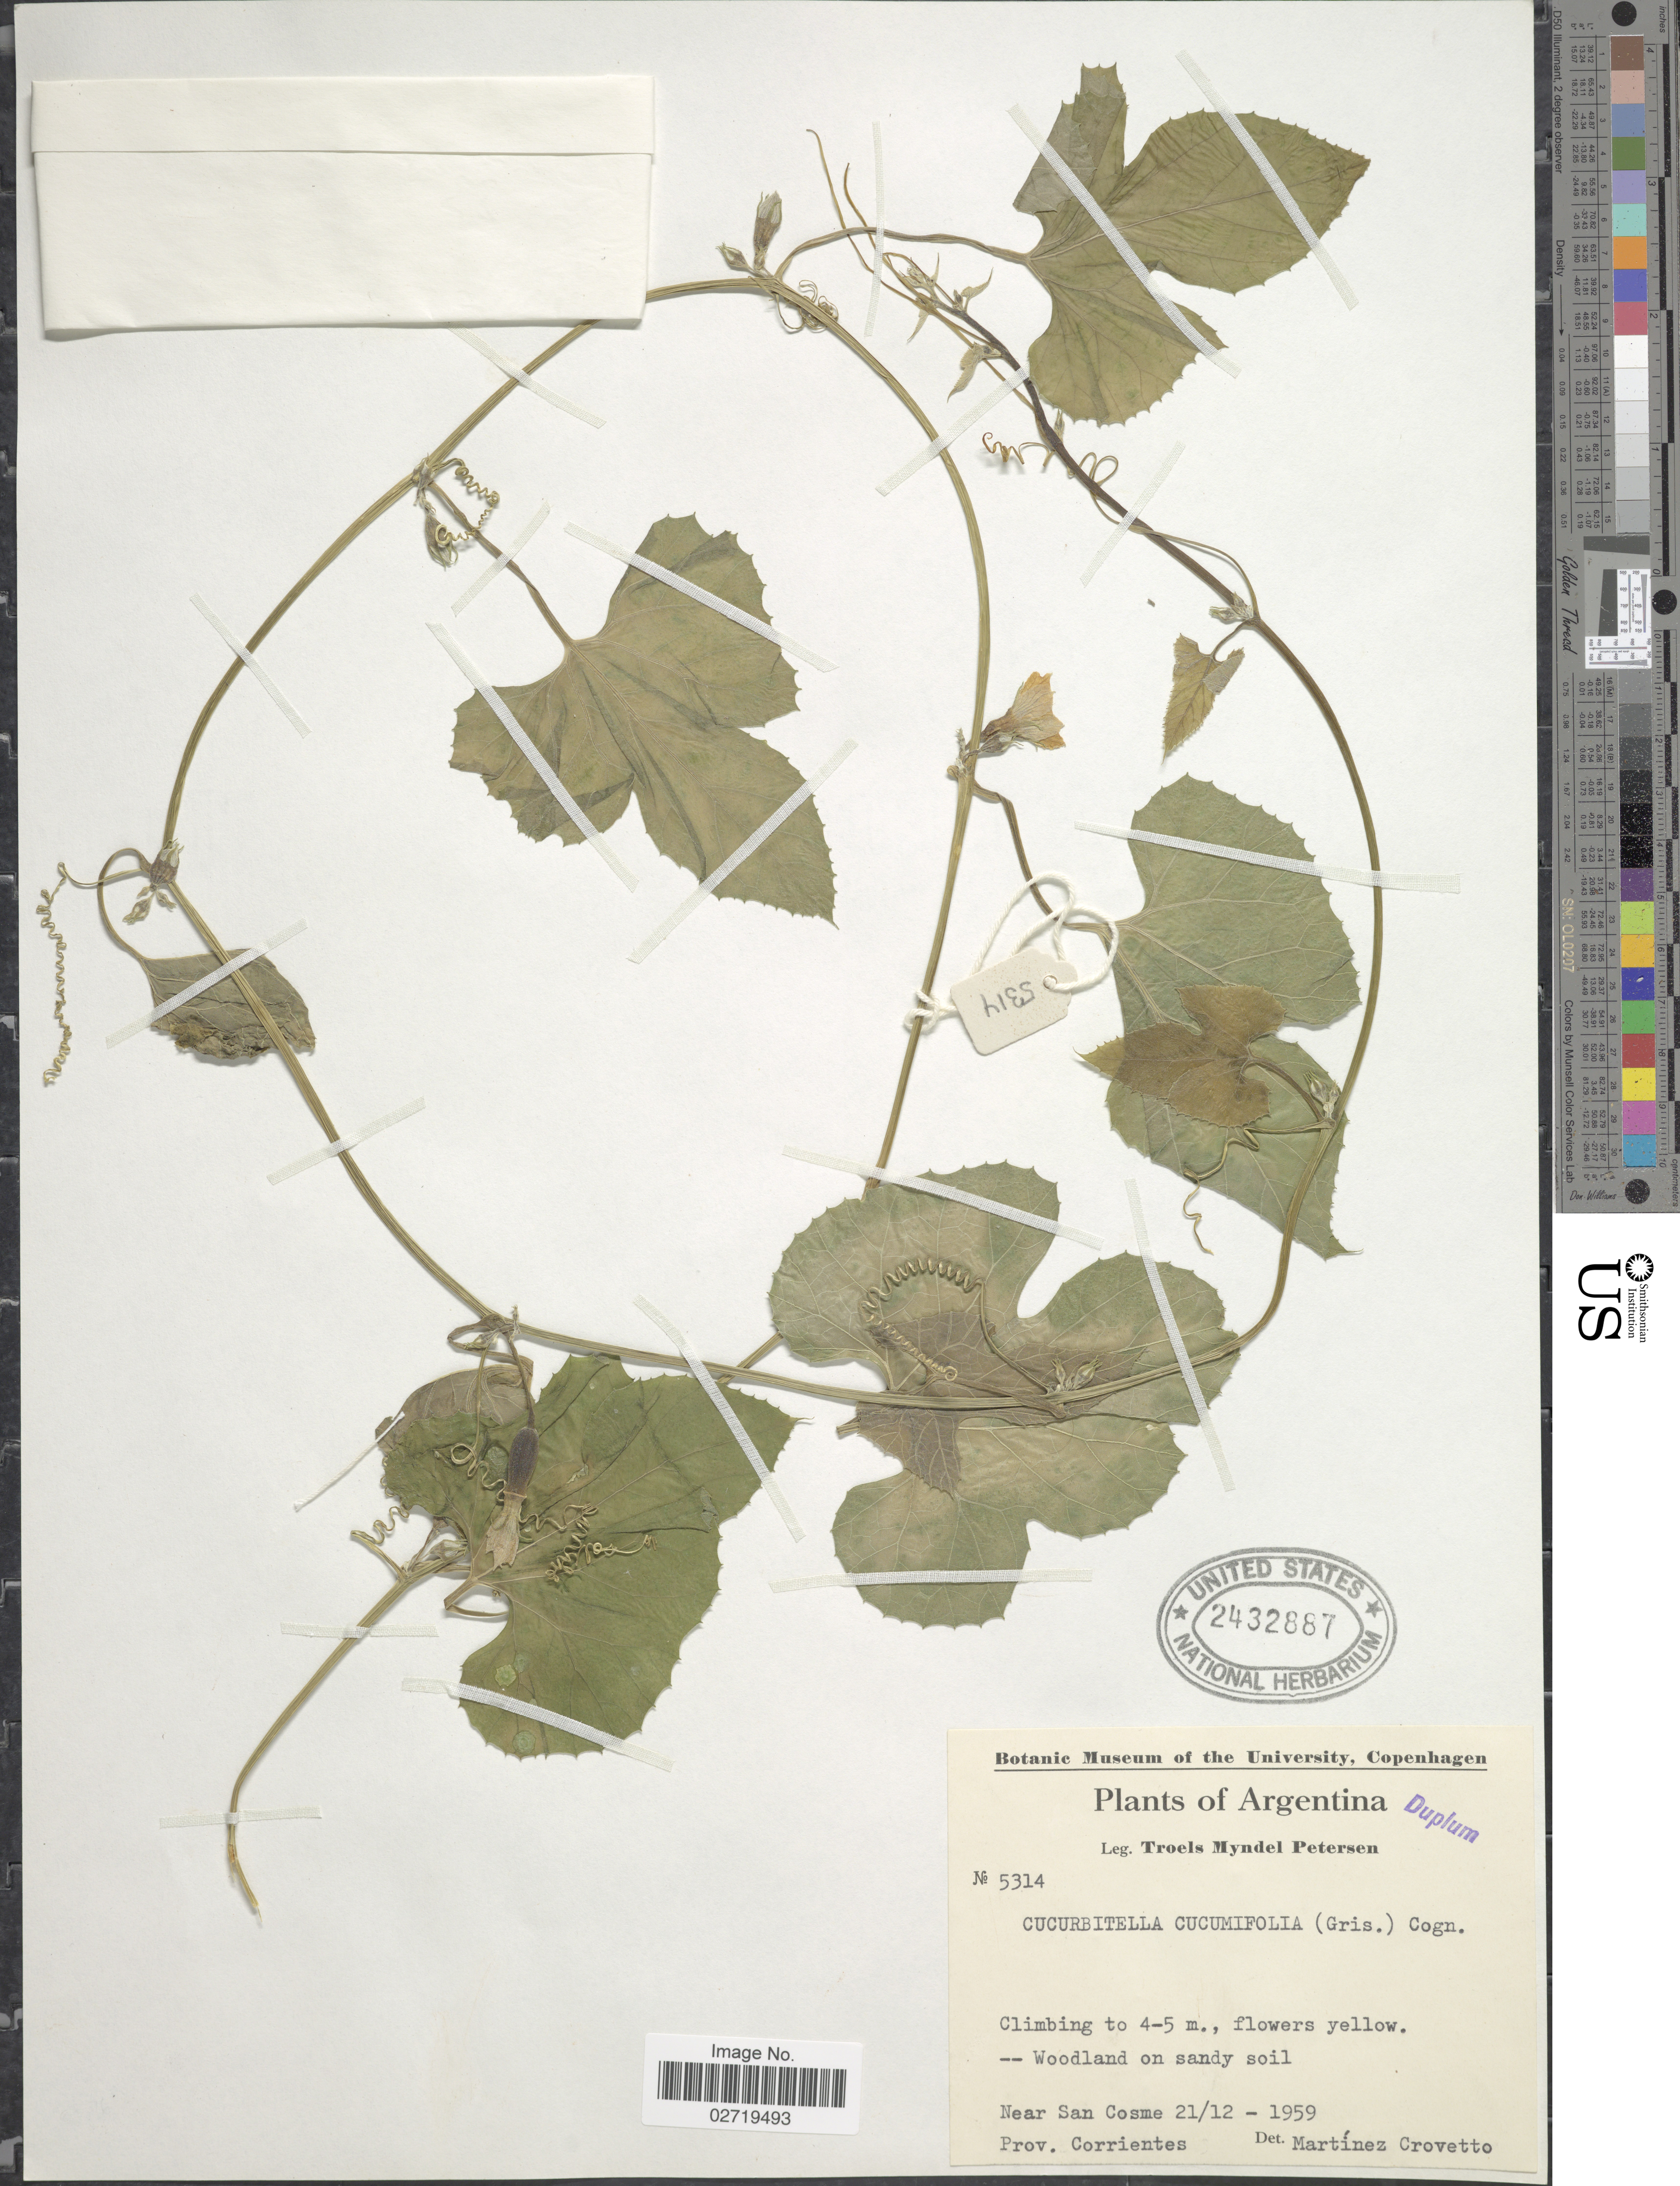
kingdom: Plantae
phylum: Tracheophyta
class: Magnoliopsida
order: Cucurbitales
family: Cucurbitaceae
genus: Cucurbitella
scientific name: Cucurbitella asperata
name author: (Gillies ex Hook. & Arn.) Walp.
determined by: Nee, Michael H.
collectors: T. M. Petersen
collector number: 5314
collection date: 1959-12-21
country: Argentina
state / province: Corrientes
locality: Woodland on sandy soil, Near San Cosme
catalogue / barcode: US 2432887